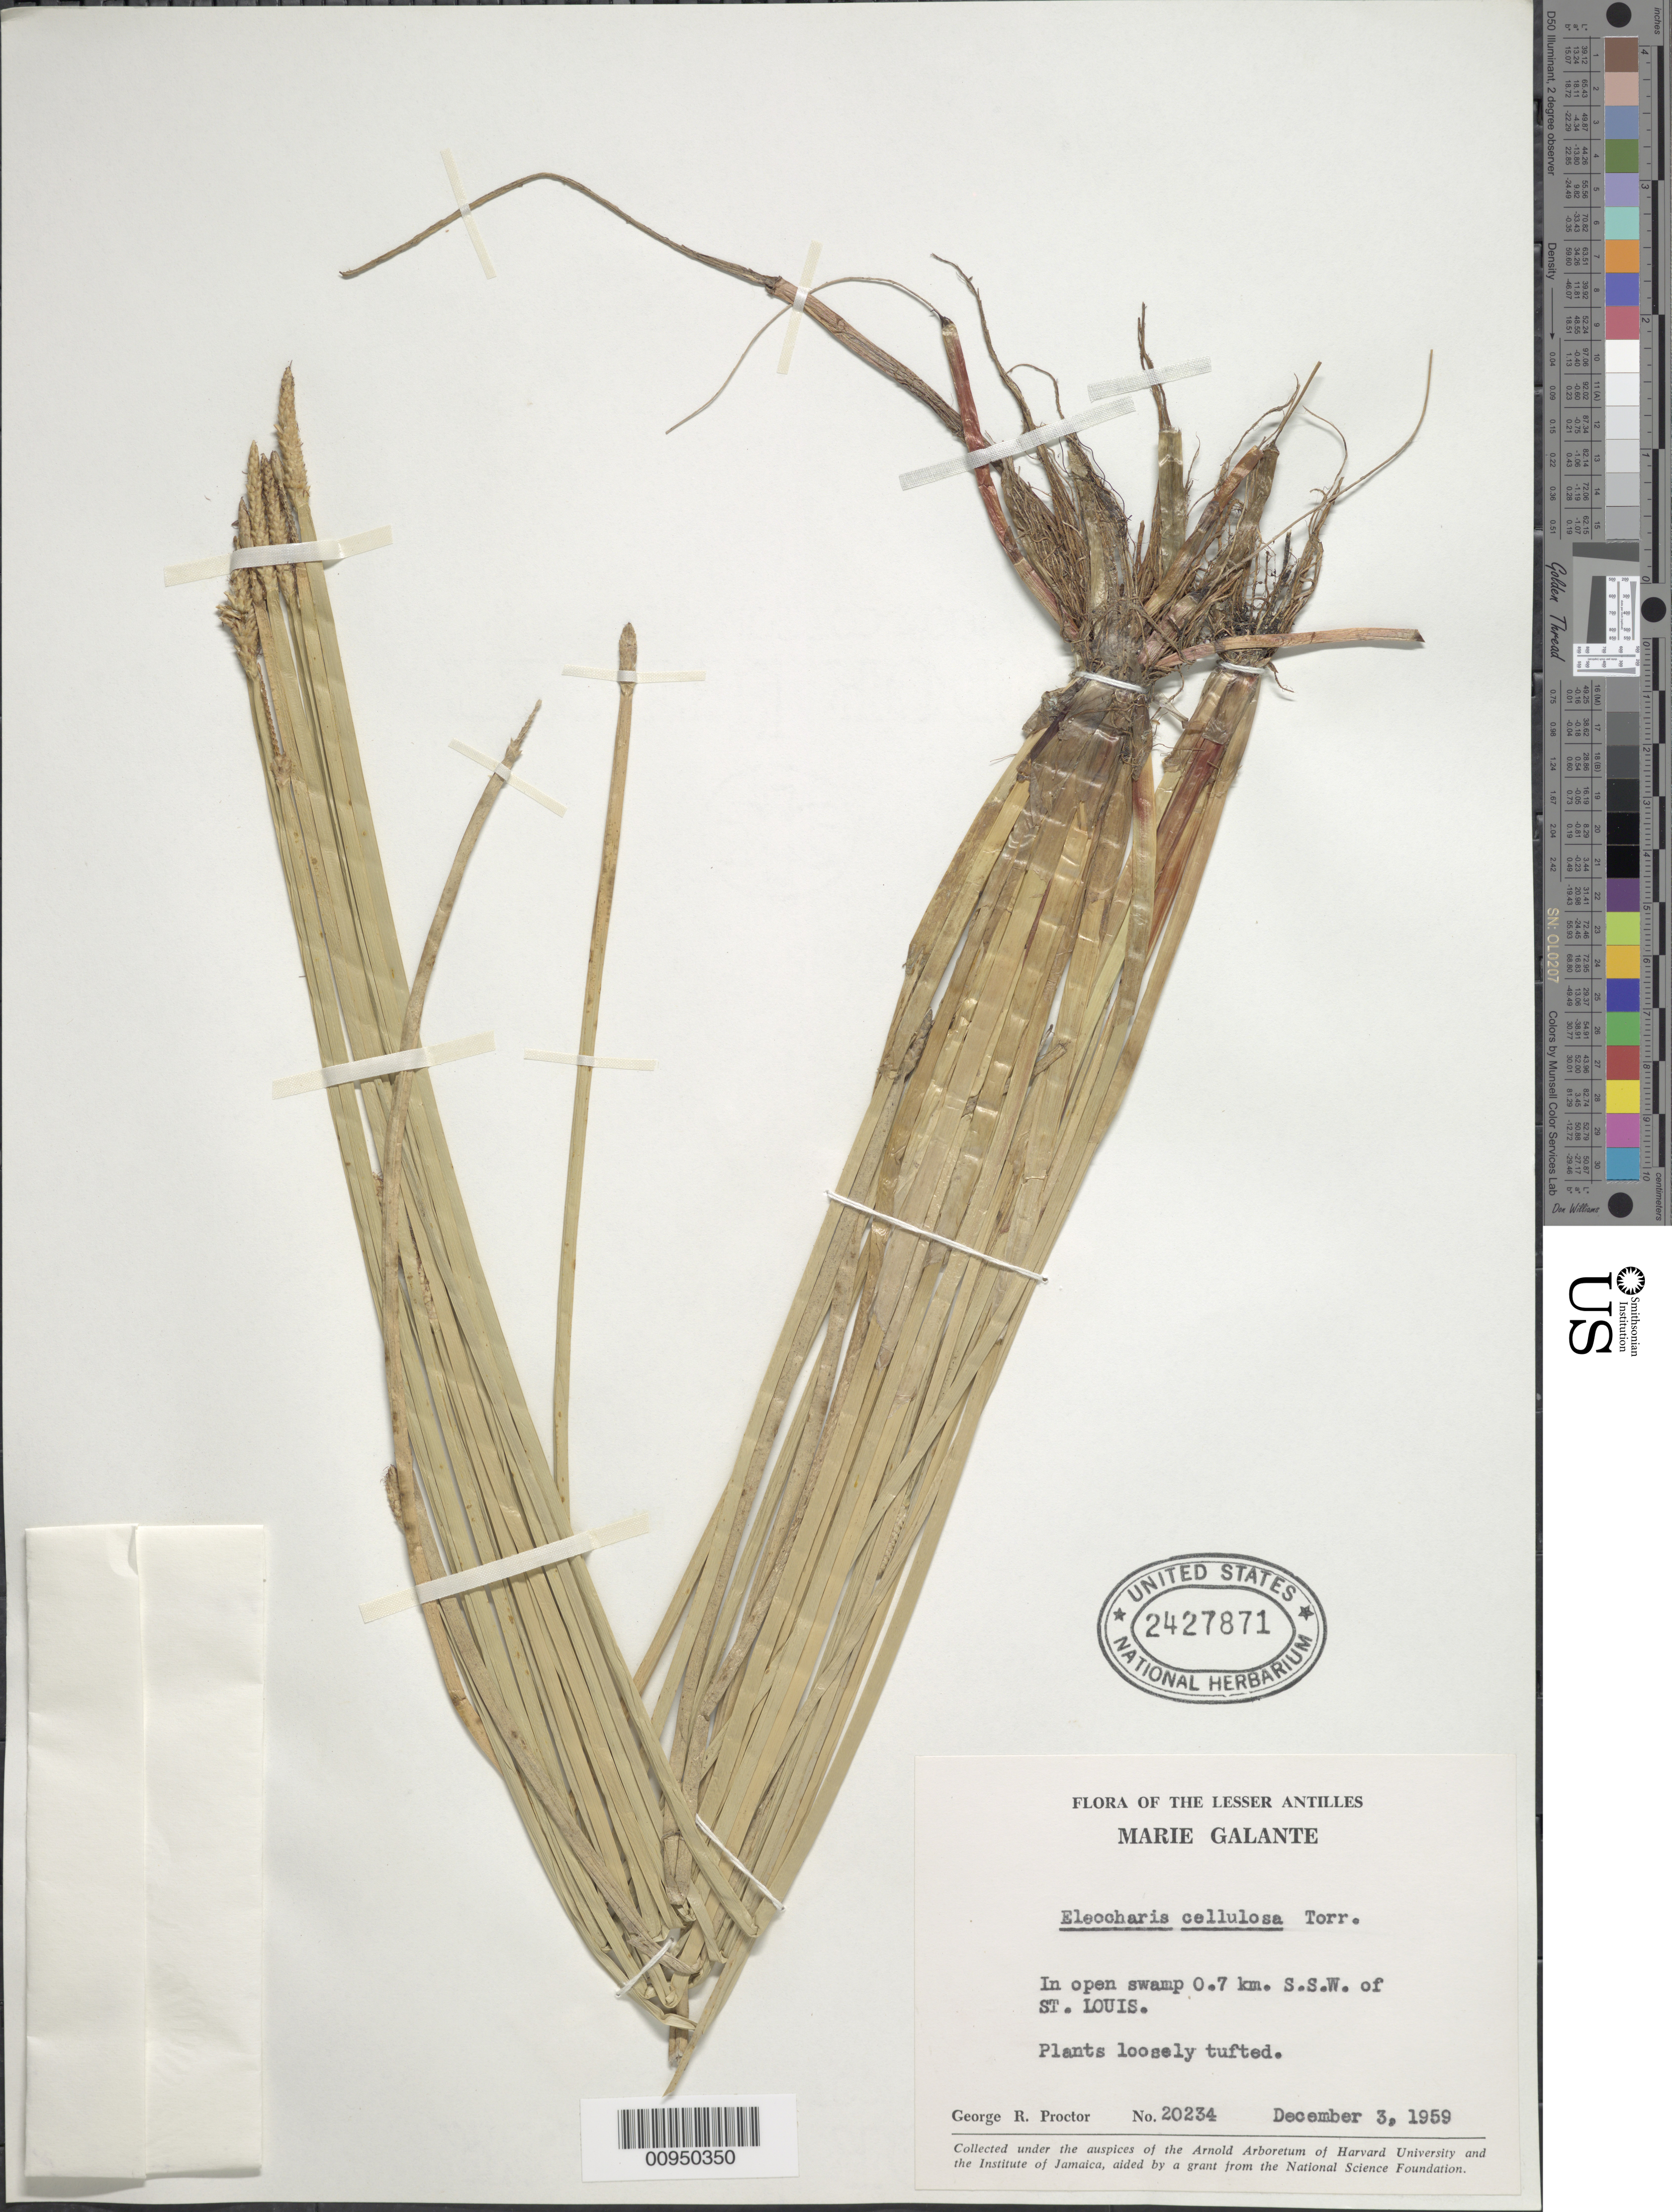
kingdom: Plantae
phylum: Tracheophyta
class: Liliopsida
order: Poales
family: Cyperaceae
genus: Eleocharis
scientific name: Eleocharis cellulosa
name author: Torr.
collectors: G. R. Proctor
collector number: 20234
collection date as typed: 03 Dec 1959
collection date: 1959-12-03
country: Guadeloupe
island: Marie Galante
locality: Swamp 0.7 km SSW of St. Louis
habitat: In open swamp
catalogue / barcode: US 2427871